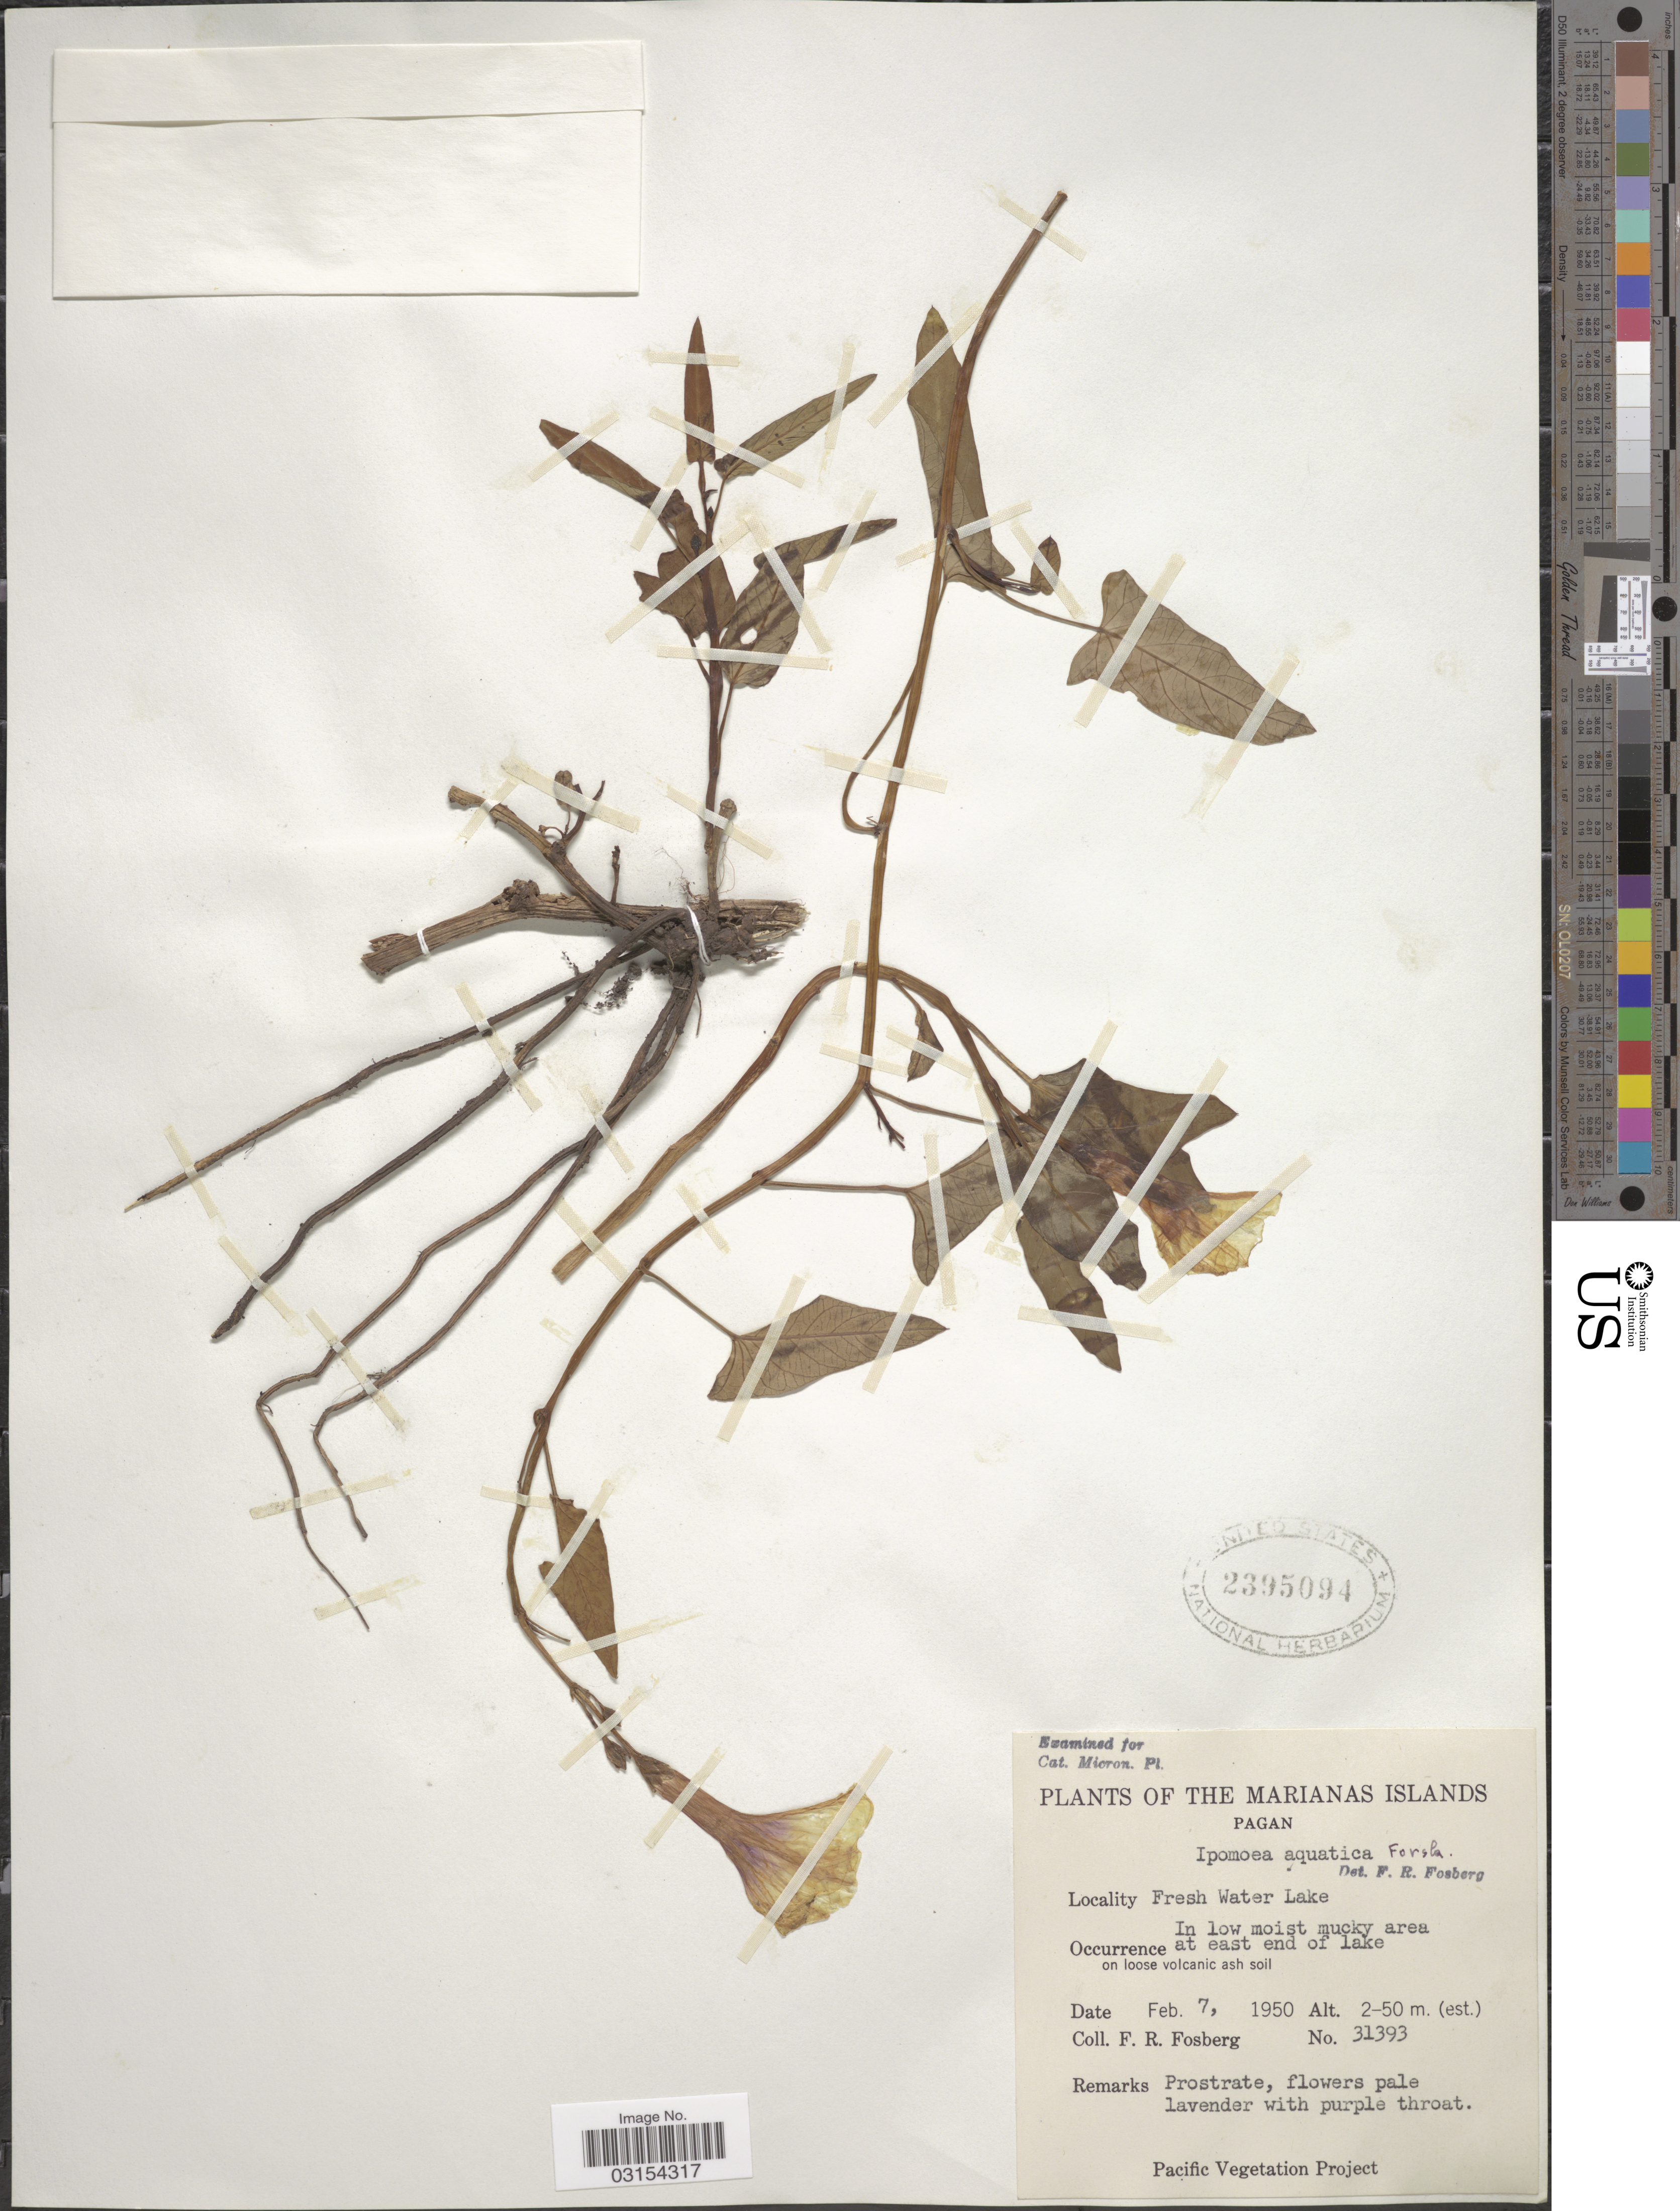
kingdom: Plantae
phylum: Tracheophyta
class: Magnoliopsida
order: Solanales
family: Convolvulaceae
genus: Ipomoea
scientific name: Ipomoea aquatica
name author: Forssk.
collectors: F. R. Fosberg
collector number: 31393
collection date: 1950-02-07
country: Northern Mariana Islands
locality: The Marianas Islands. Pagan. Fresh Water Lake. Area at east end of lake.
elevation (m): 2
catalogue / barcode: US 2395094